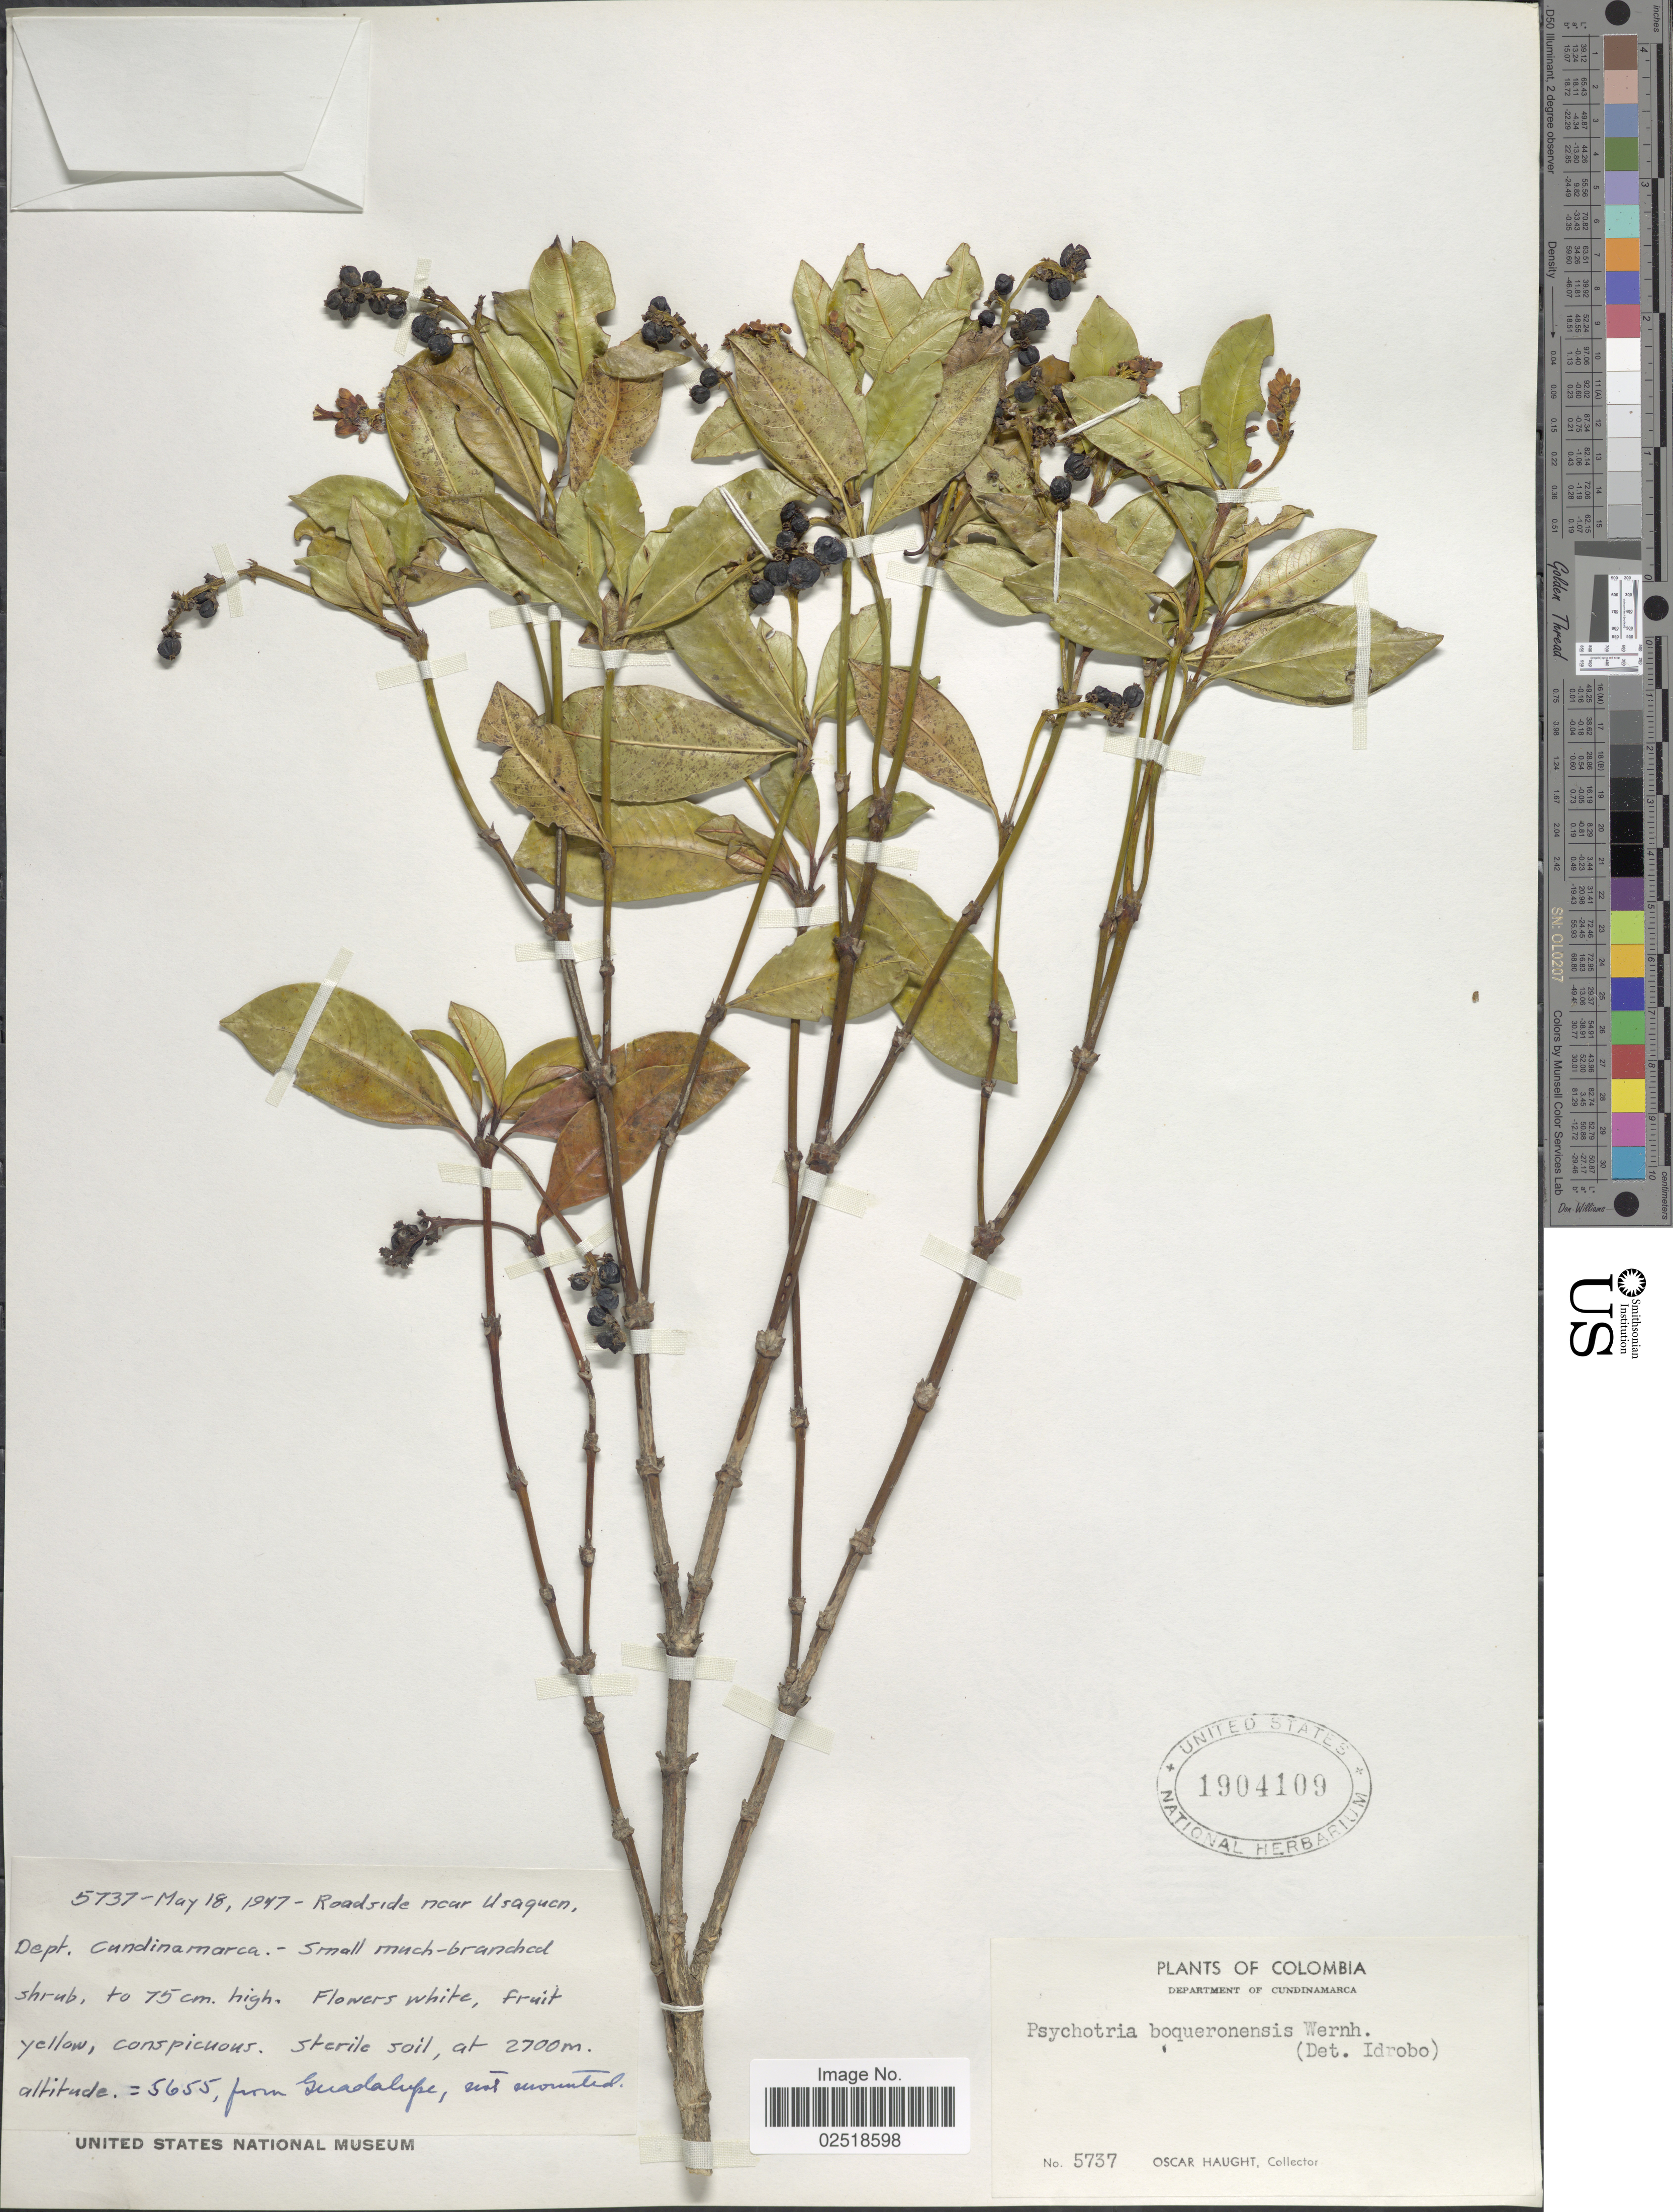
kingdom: Plantae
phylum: Tracheophyta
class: Magnoliopsida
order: Gentianales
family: Rubiaceae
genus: Psychotria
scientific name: Psychotria boqueronensis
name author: Wernham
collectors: O. Haught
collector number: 5737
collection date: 1947-05-18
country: Colombia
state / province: Cundinamarca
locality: Department of Cundinamarca, Roadside near Usaquen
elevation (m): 2700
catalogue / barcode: US 1904109